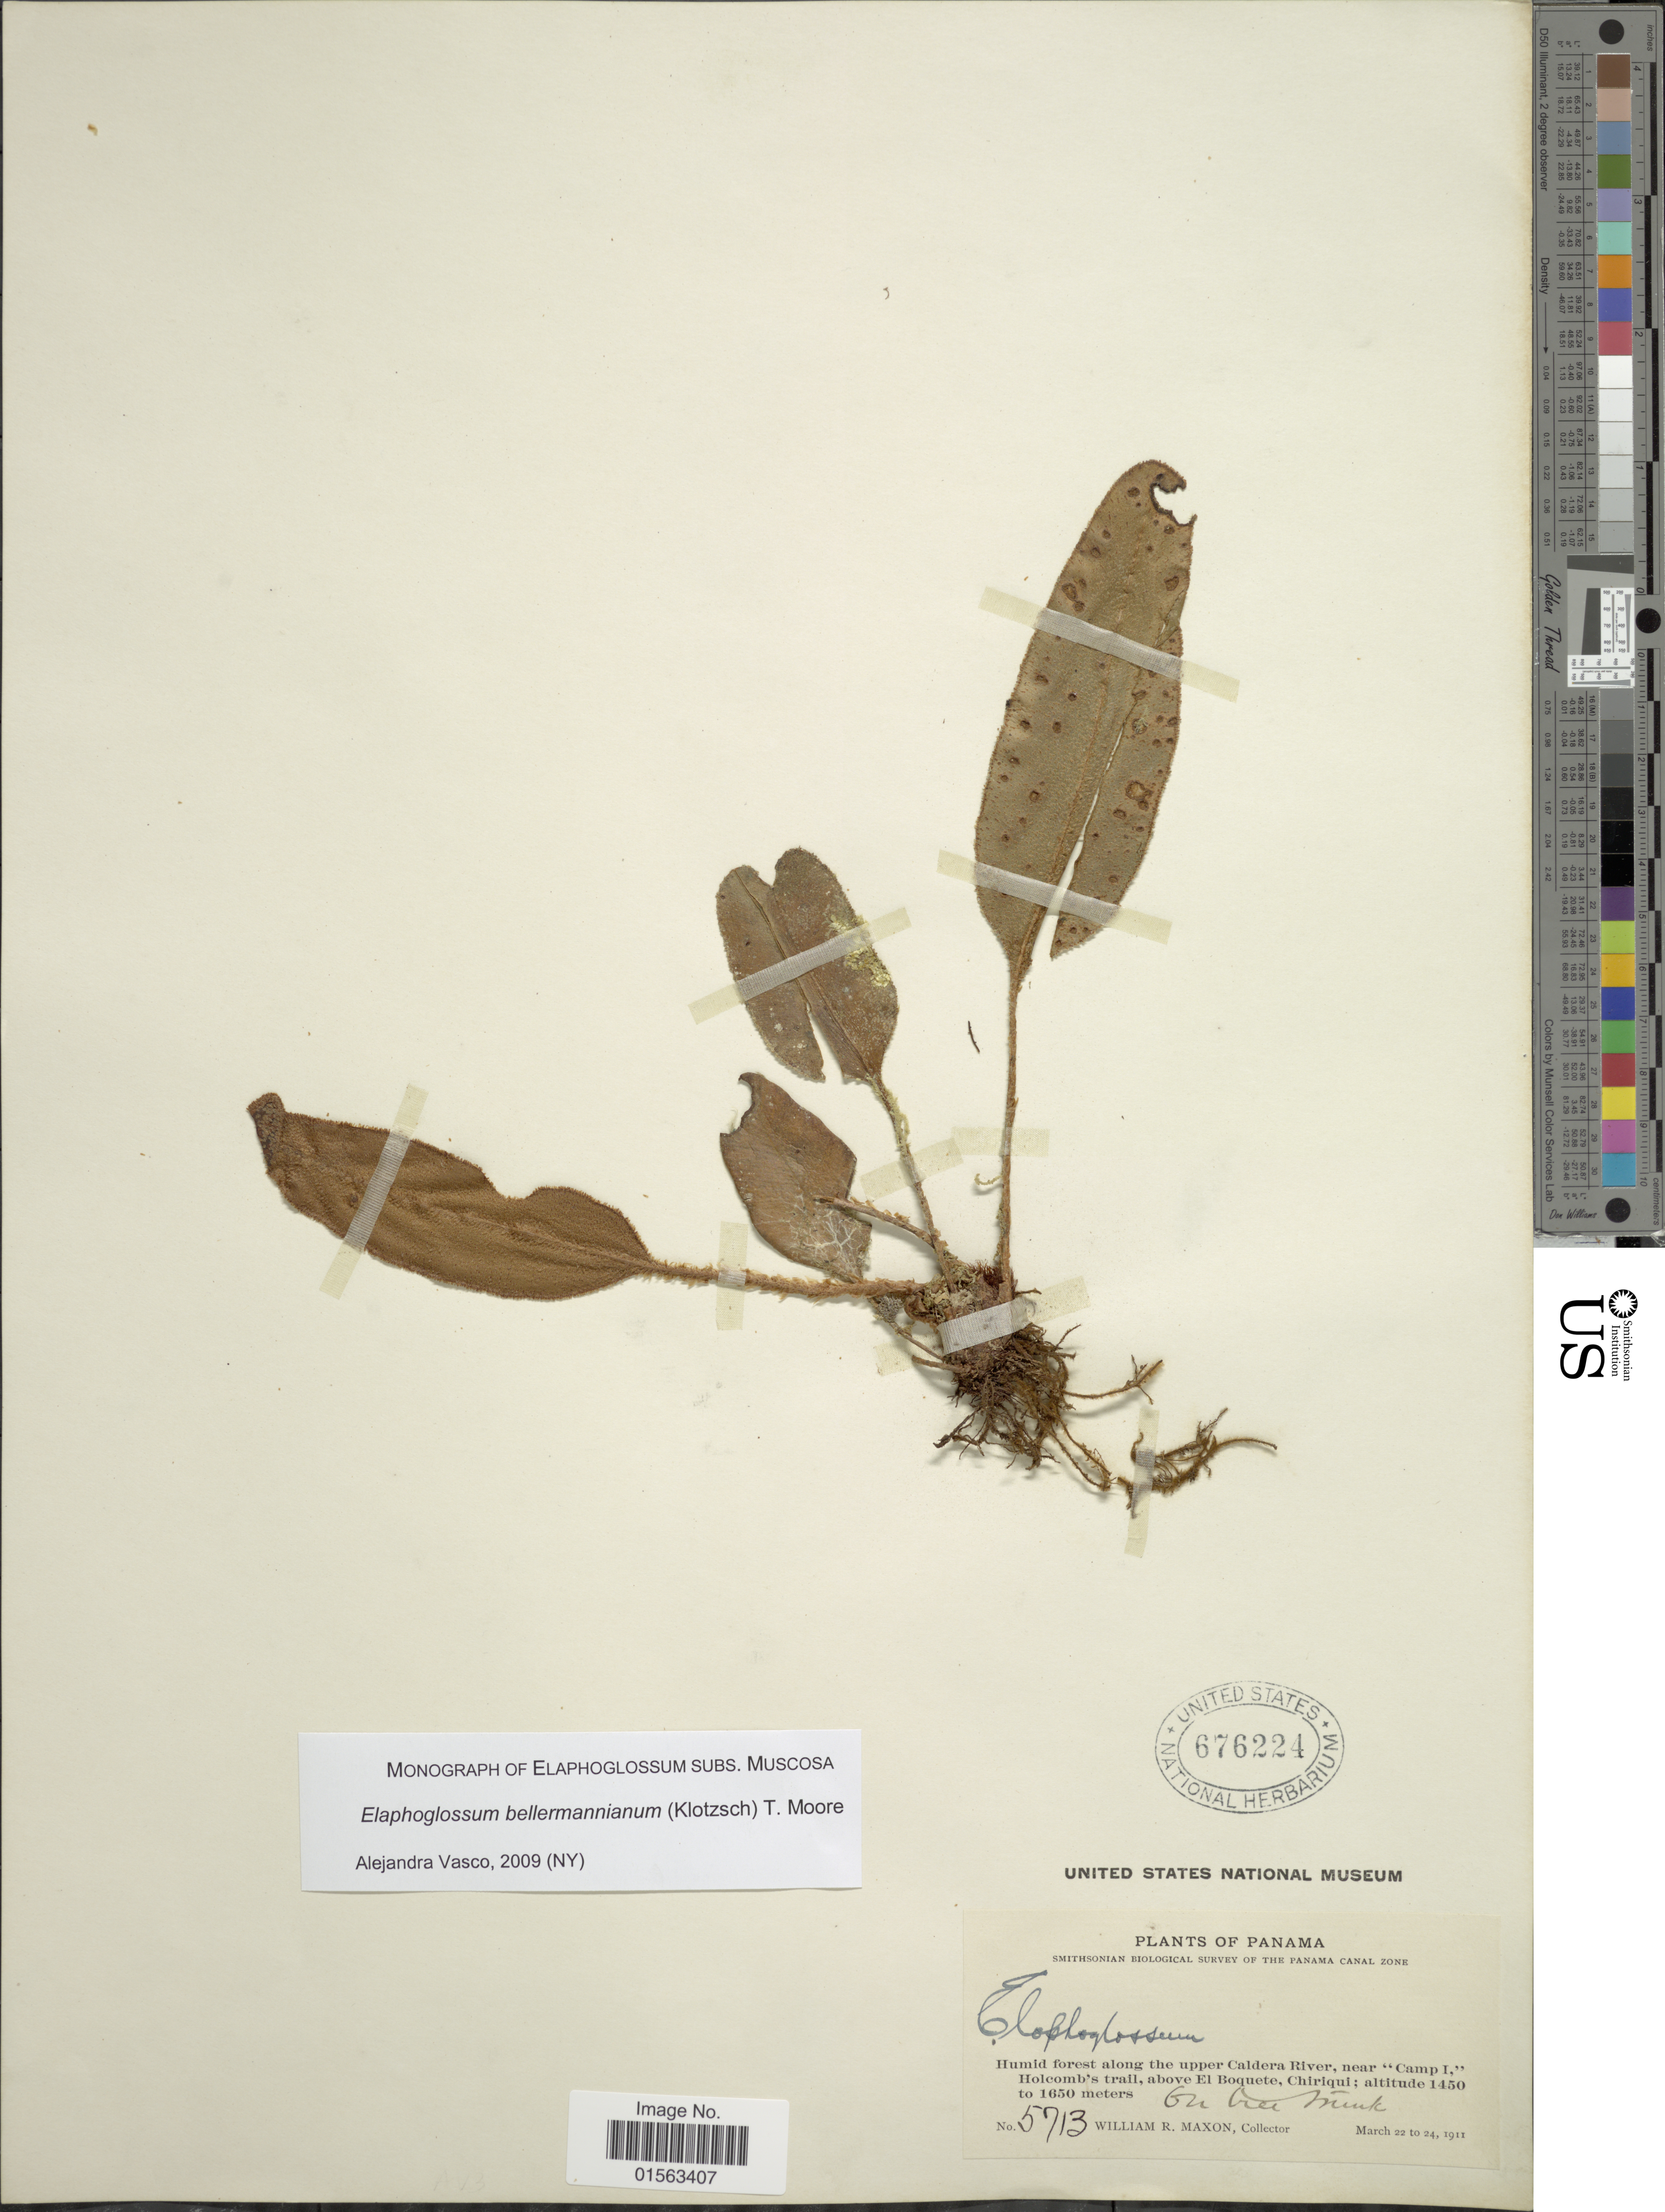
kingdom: Plantae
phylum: Tracheophyta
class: Polypodiopsida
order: Polypodiales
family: Dryopteridaceae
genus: Elaphoglossum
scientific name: Elaphoglossum bellermannianum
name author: (Klotzsch) T. Moore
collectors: W. R. Maxon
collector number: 5713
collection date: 1911-03-22/1911-03-24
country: Panama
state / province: Chiriqui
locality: Humid forest along the upper Caldera River, near Camp 1, Holcomb's Trail, above El Boquete, Chiriqui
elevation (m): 1450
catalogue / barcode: US 676224